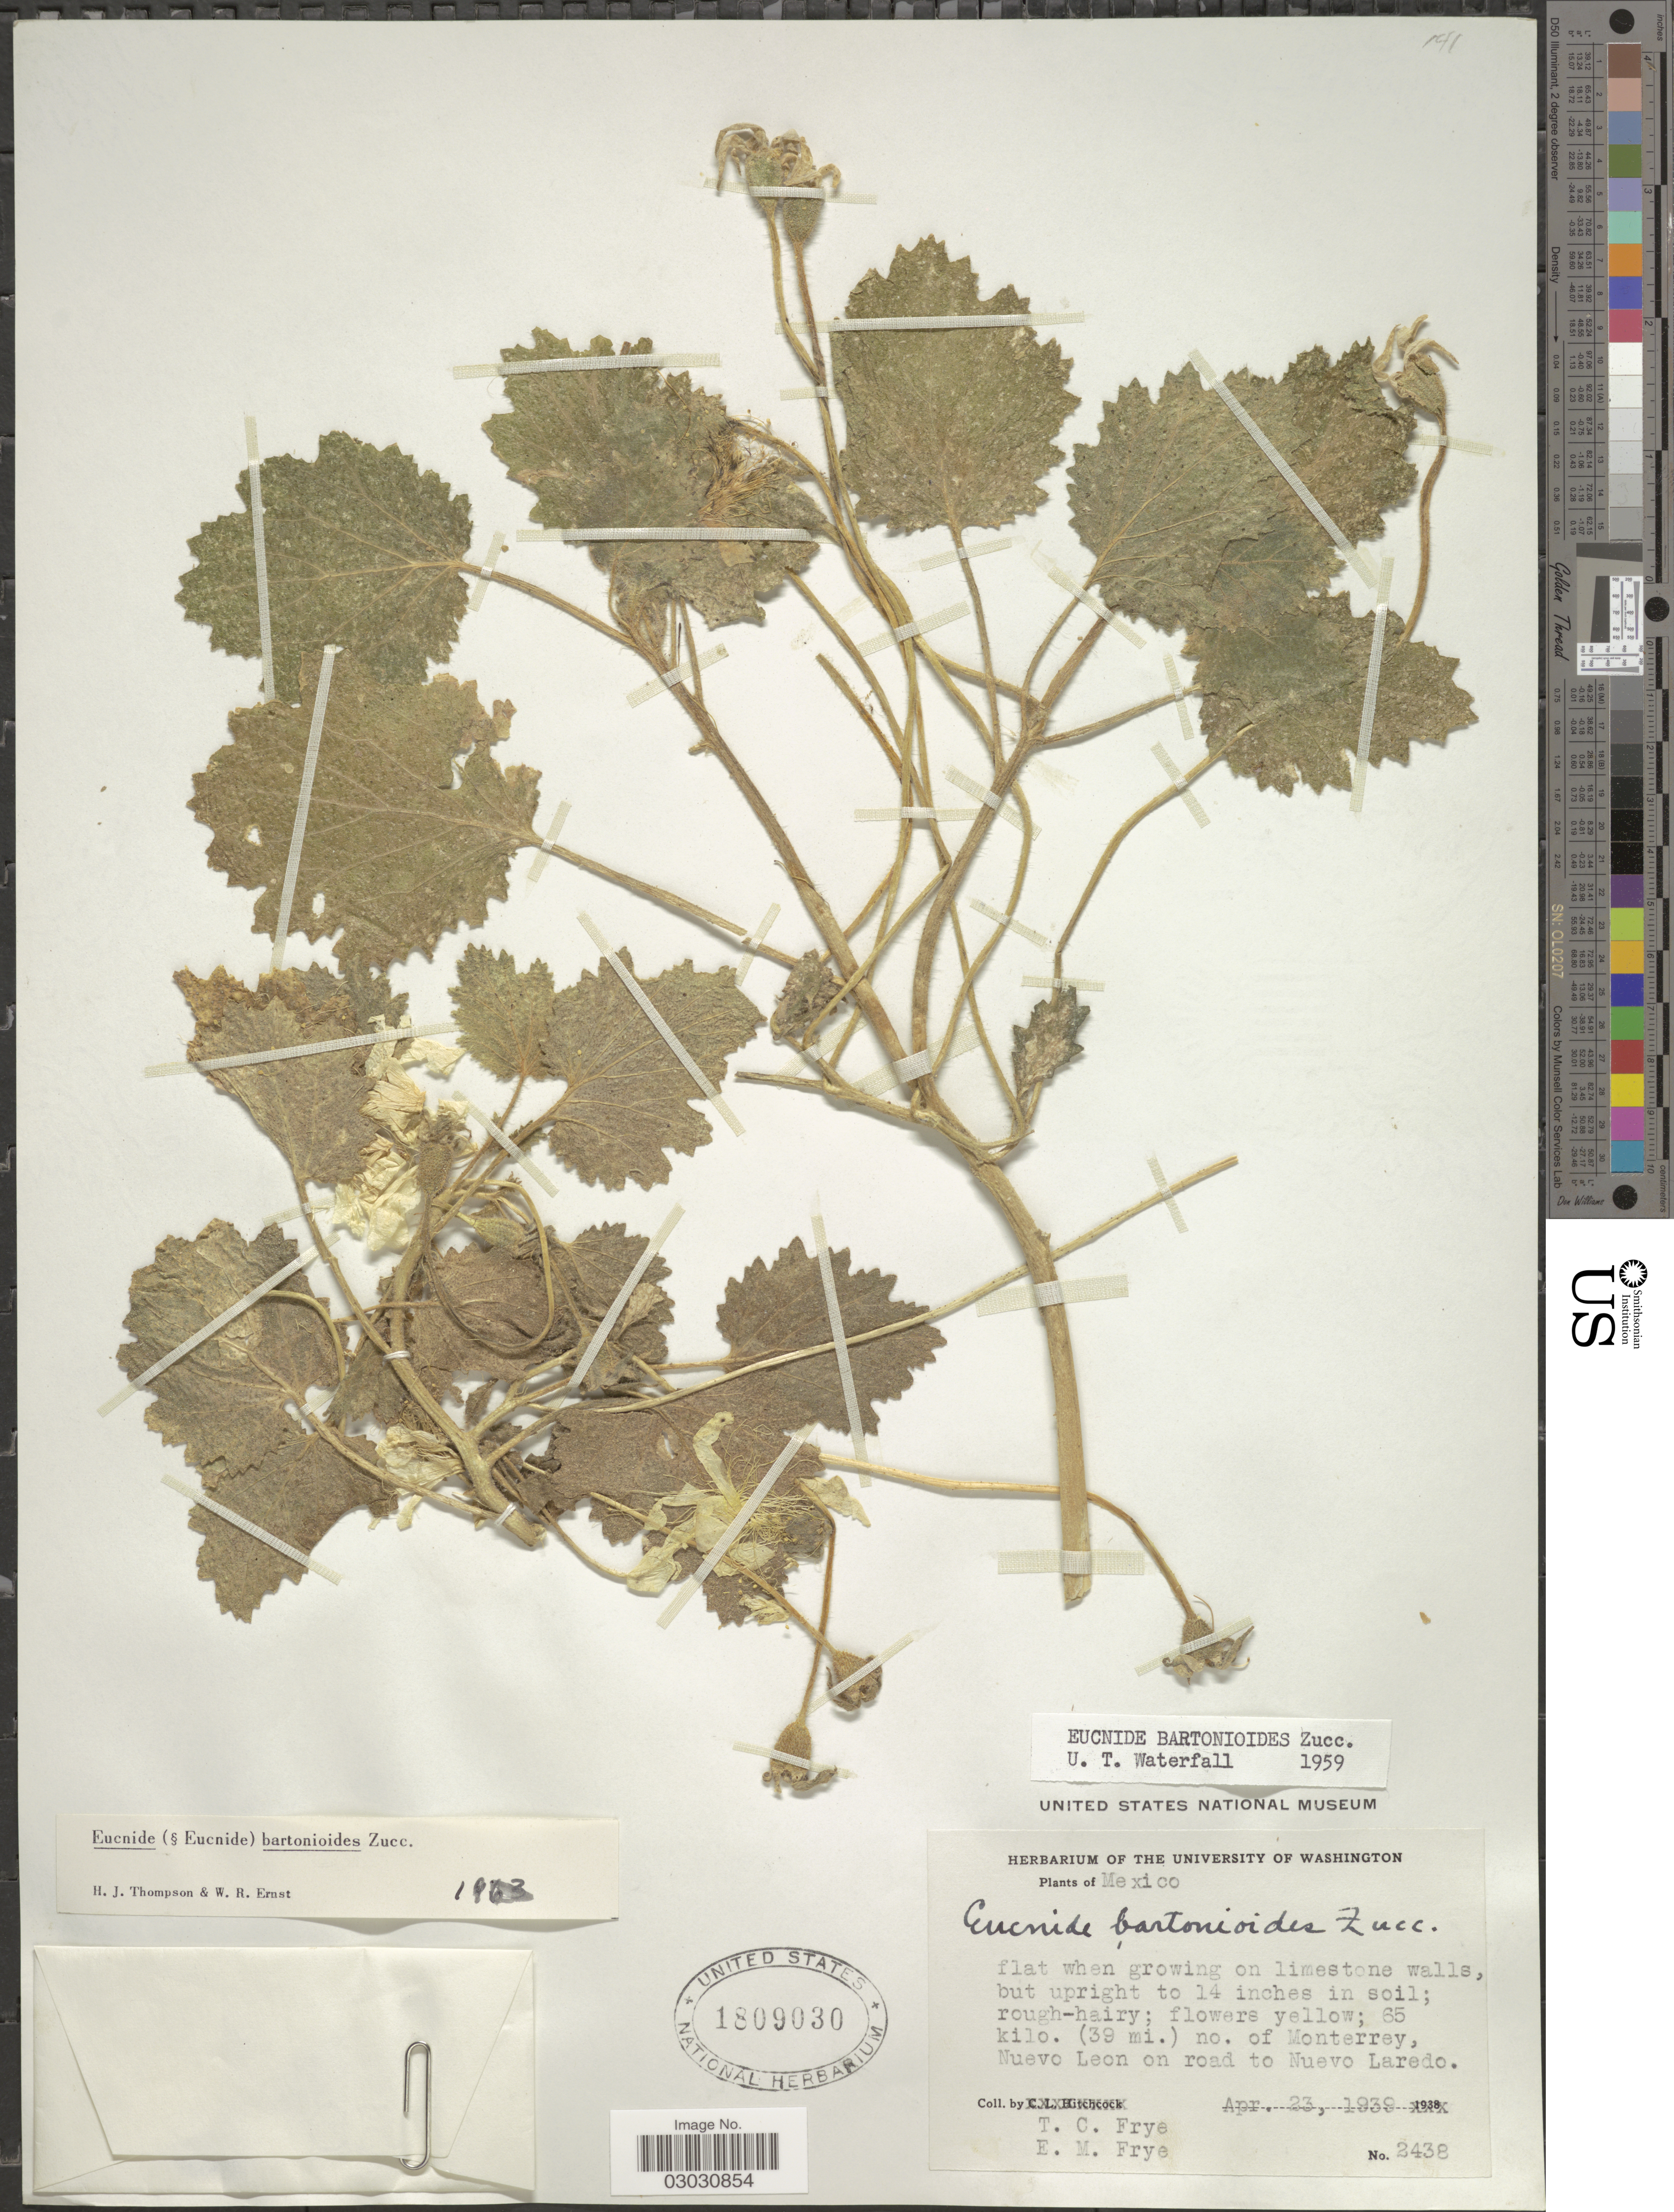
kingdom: Plantae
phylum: Tracheophyta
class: Magnoliopsida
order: Cornales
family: Loasaceae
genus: Eucnide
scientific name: Eucnide bartonioides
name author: Zucc.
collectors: T. C. Frye & E. Frye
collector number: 2438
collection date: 1939-04-23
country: Mexico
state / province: Nuevo León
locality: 65 kilo. (39 mi.) no. of Monterrey, Nuevo Leon on road to Nuevo Laredo.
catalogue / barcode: US 1809030